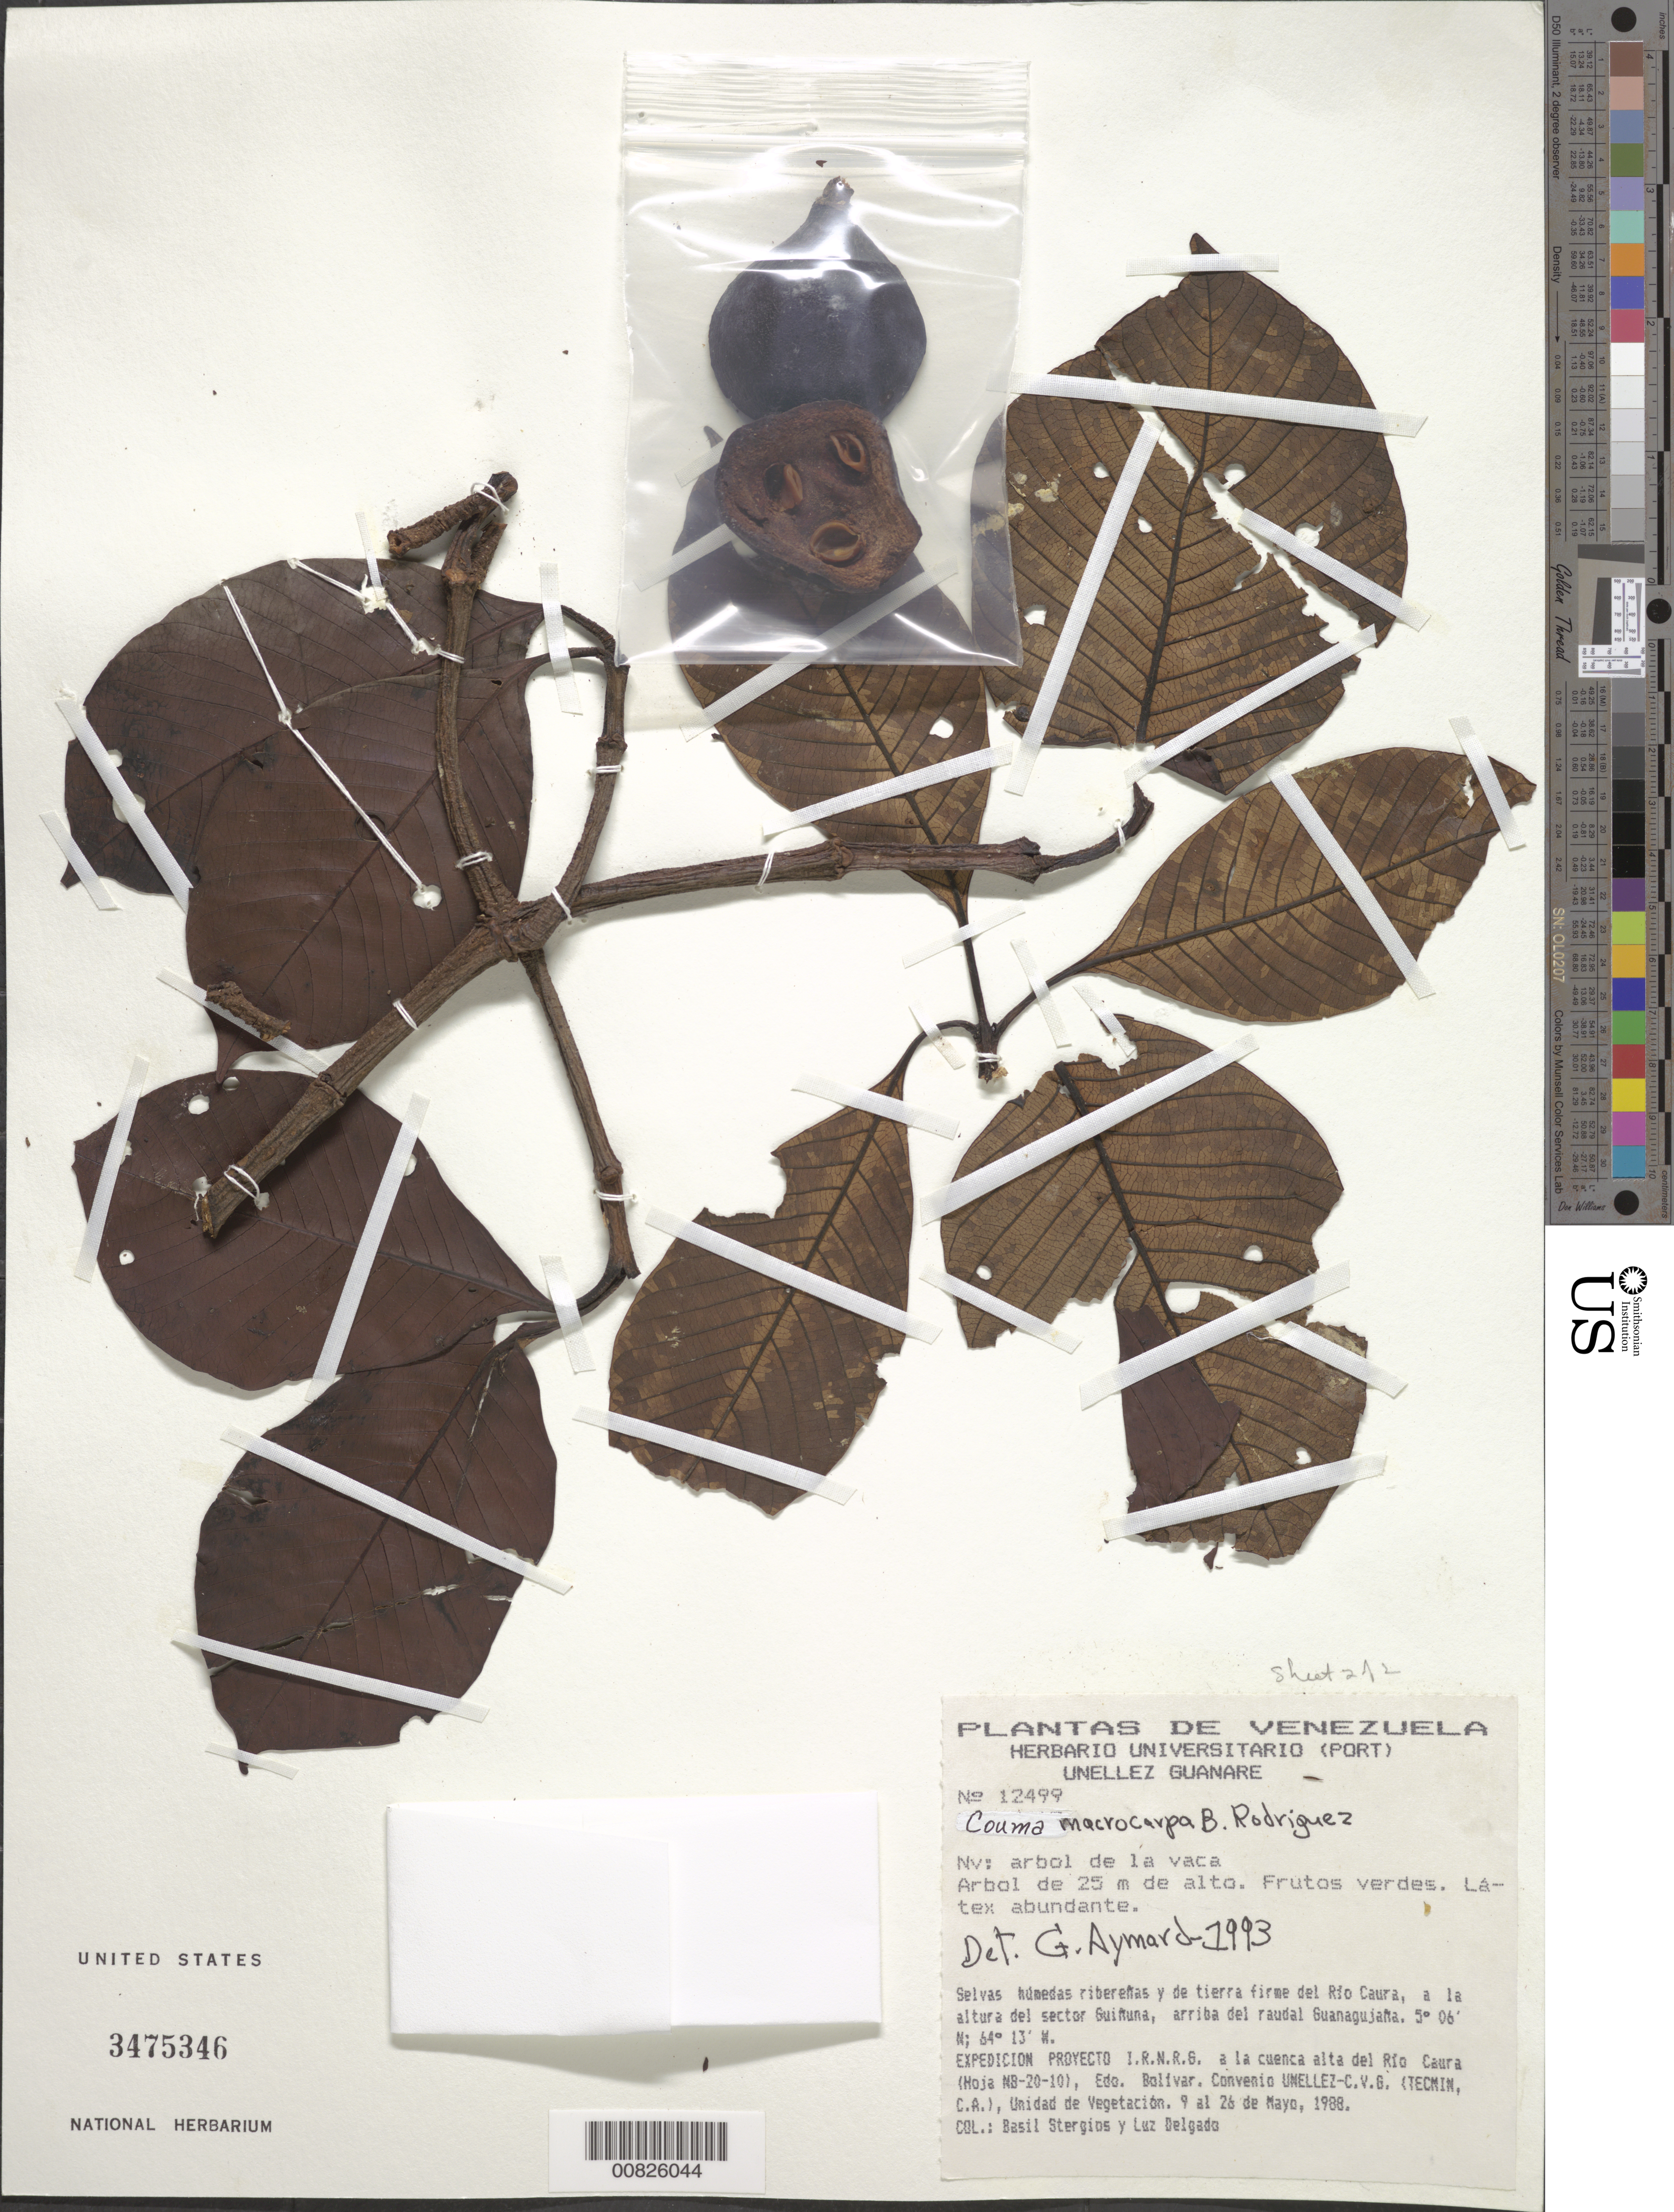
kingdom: Plantae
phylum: Tracheophyta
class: Magnoliopsida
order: Gentianales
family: Apocynaceae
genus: Couma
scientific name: Couma macrocarpa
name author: Barb. Rodr.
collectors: B. G. Stergios & L. Delgado V.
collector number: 12499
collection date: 1988-05-09/1988-05-26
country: Venezuela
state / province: Bolívar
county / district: Sucre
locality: Rio Caura, a la altura del sector Guiñuna, arriba del raudal Guanagujaña, a la cuenca alta del río Caura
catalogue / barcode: US 3475346